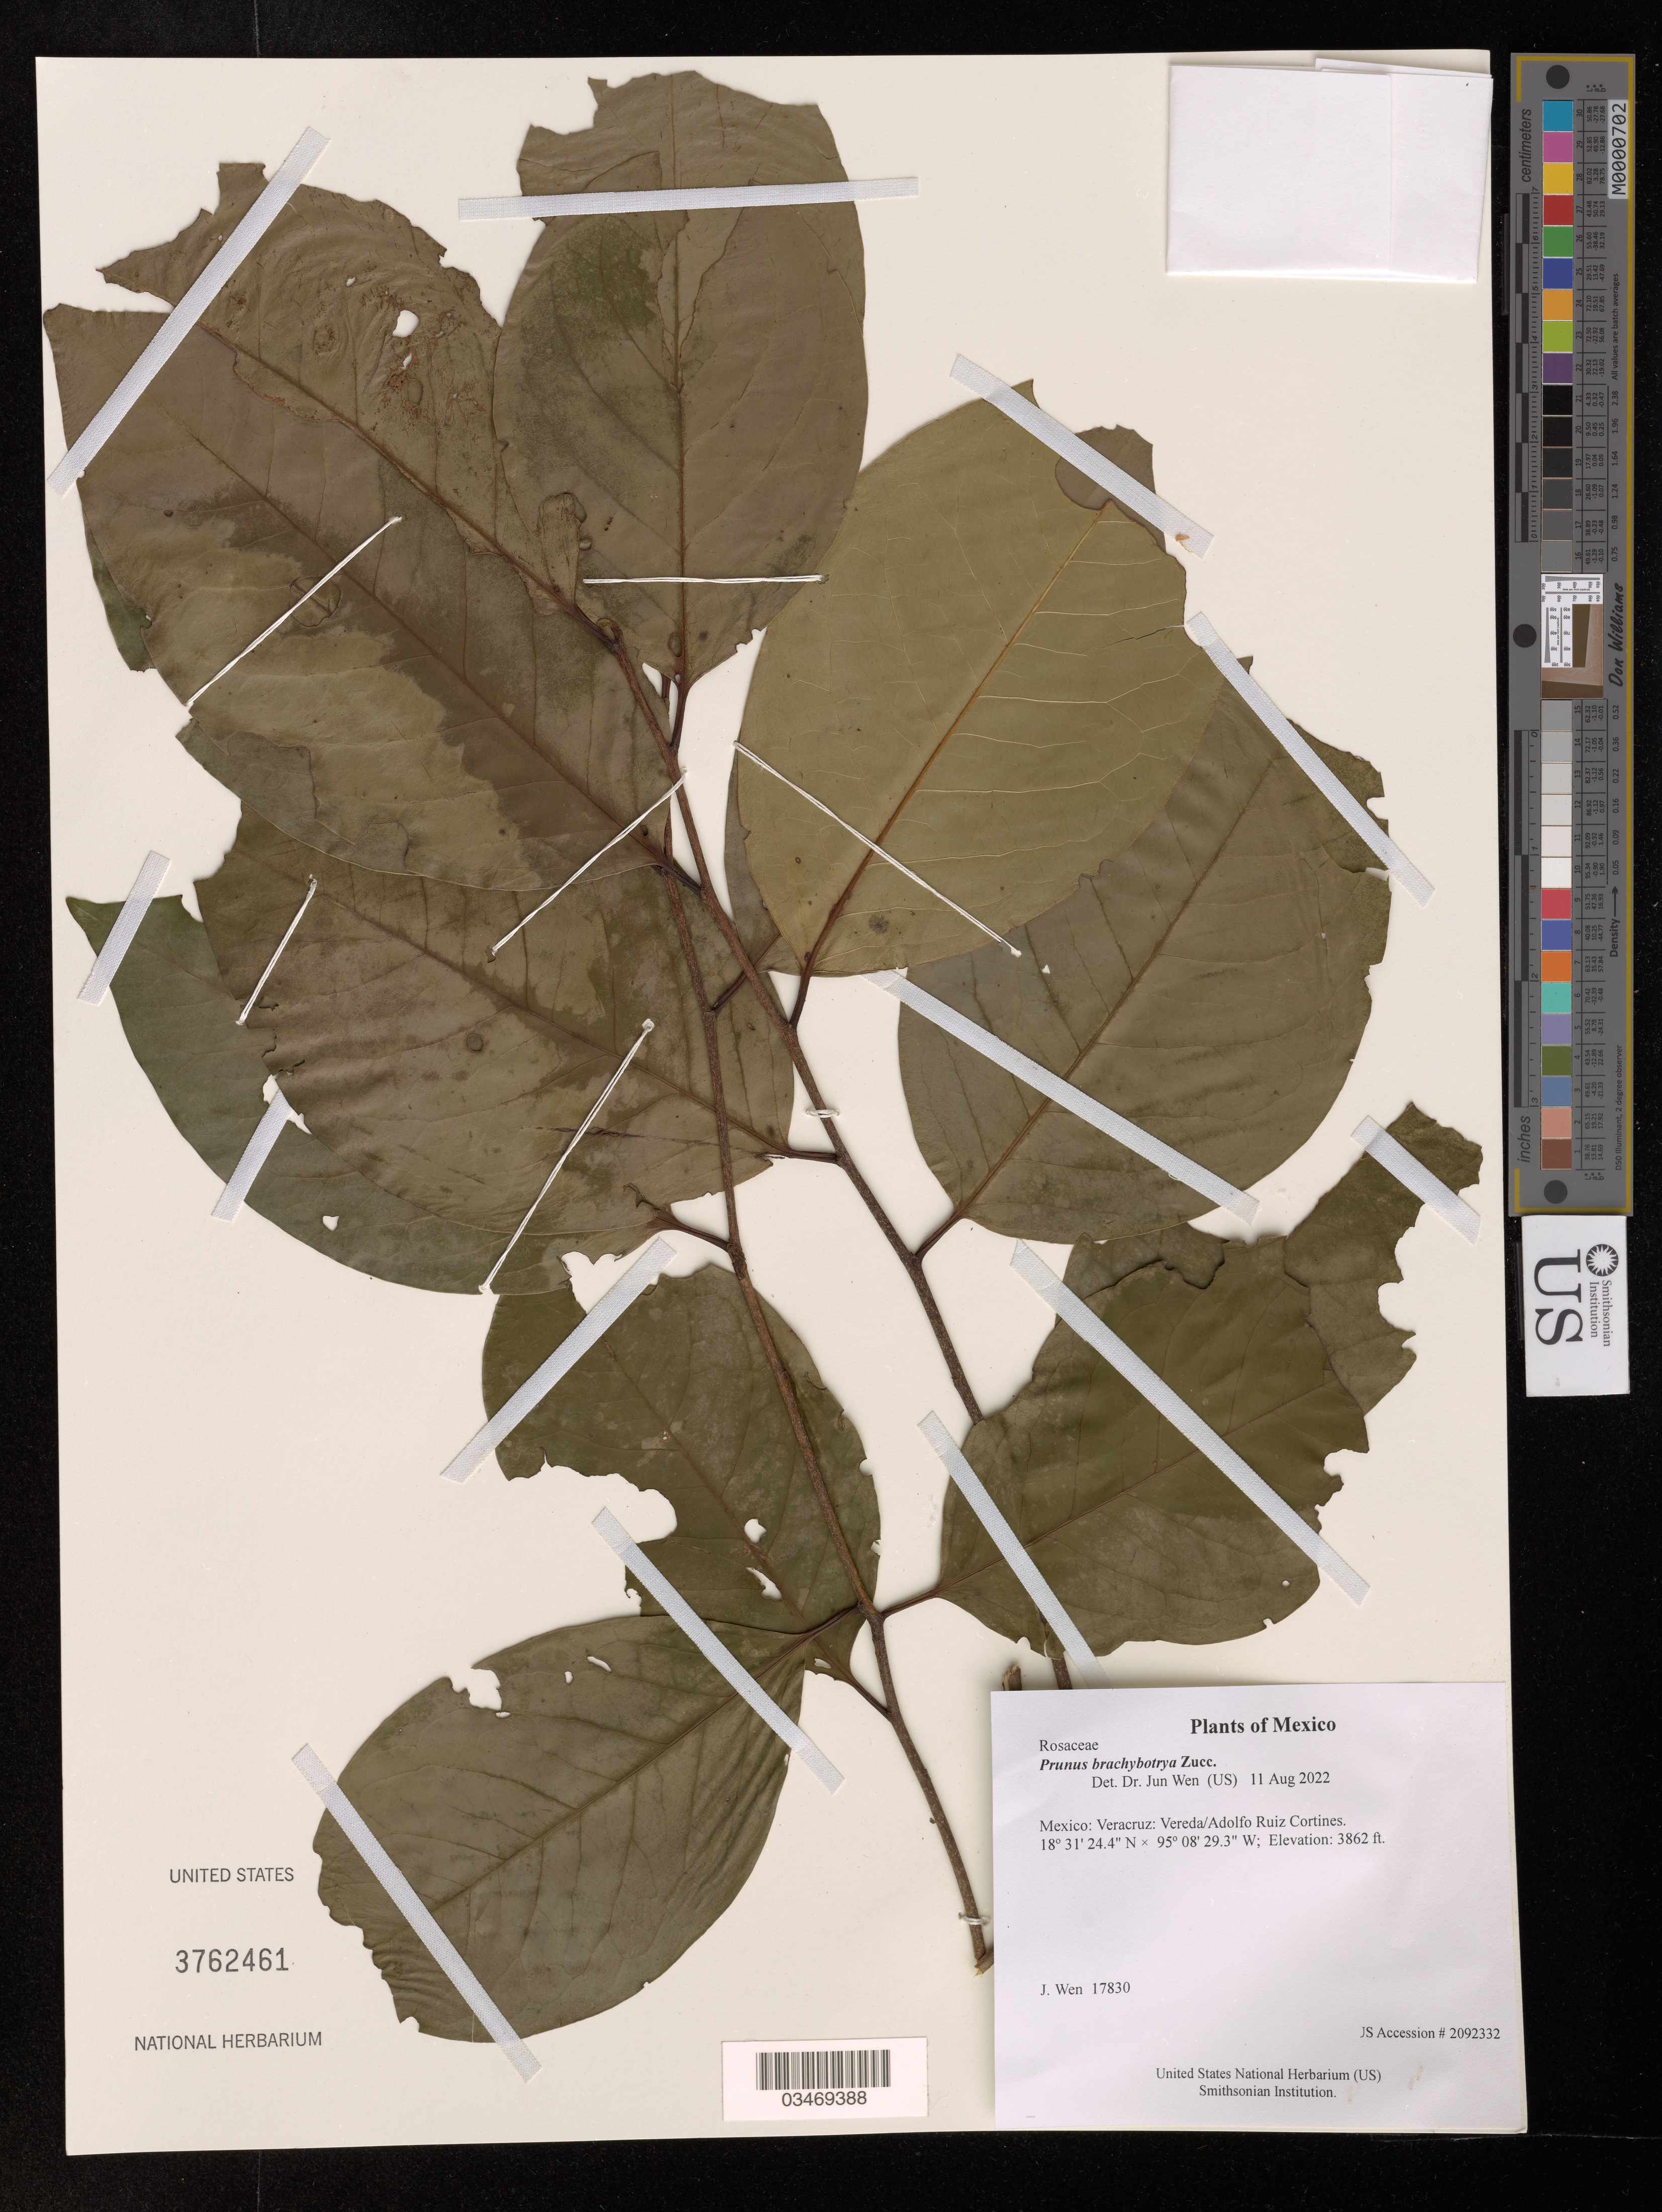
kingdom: Plantae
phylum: Tracheophyta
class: Magnoliopsida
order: Rosales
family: Rosaceae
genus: Prunus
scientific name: Prunus brachybotrya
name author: Zucc.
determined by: Wen, Jun, (BOT), Smithsonian Institution - National Museum of Natural History (UNITED STATES)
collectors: J. Wen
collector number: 17830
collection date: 2022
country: Mexico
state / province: Veracruz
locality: Vereda/Adolfo Ruiz Cortines.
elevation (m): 1177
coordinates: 18 31.407 N, 95 08.488 W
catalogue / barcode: US 3762461